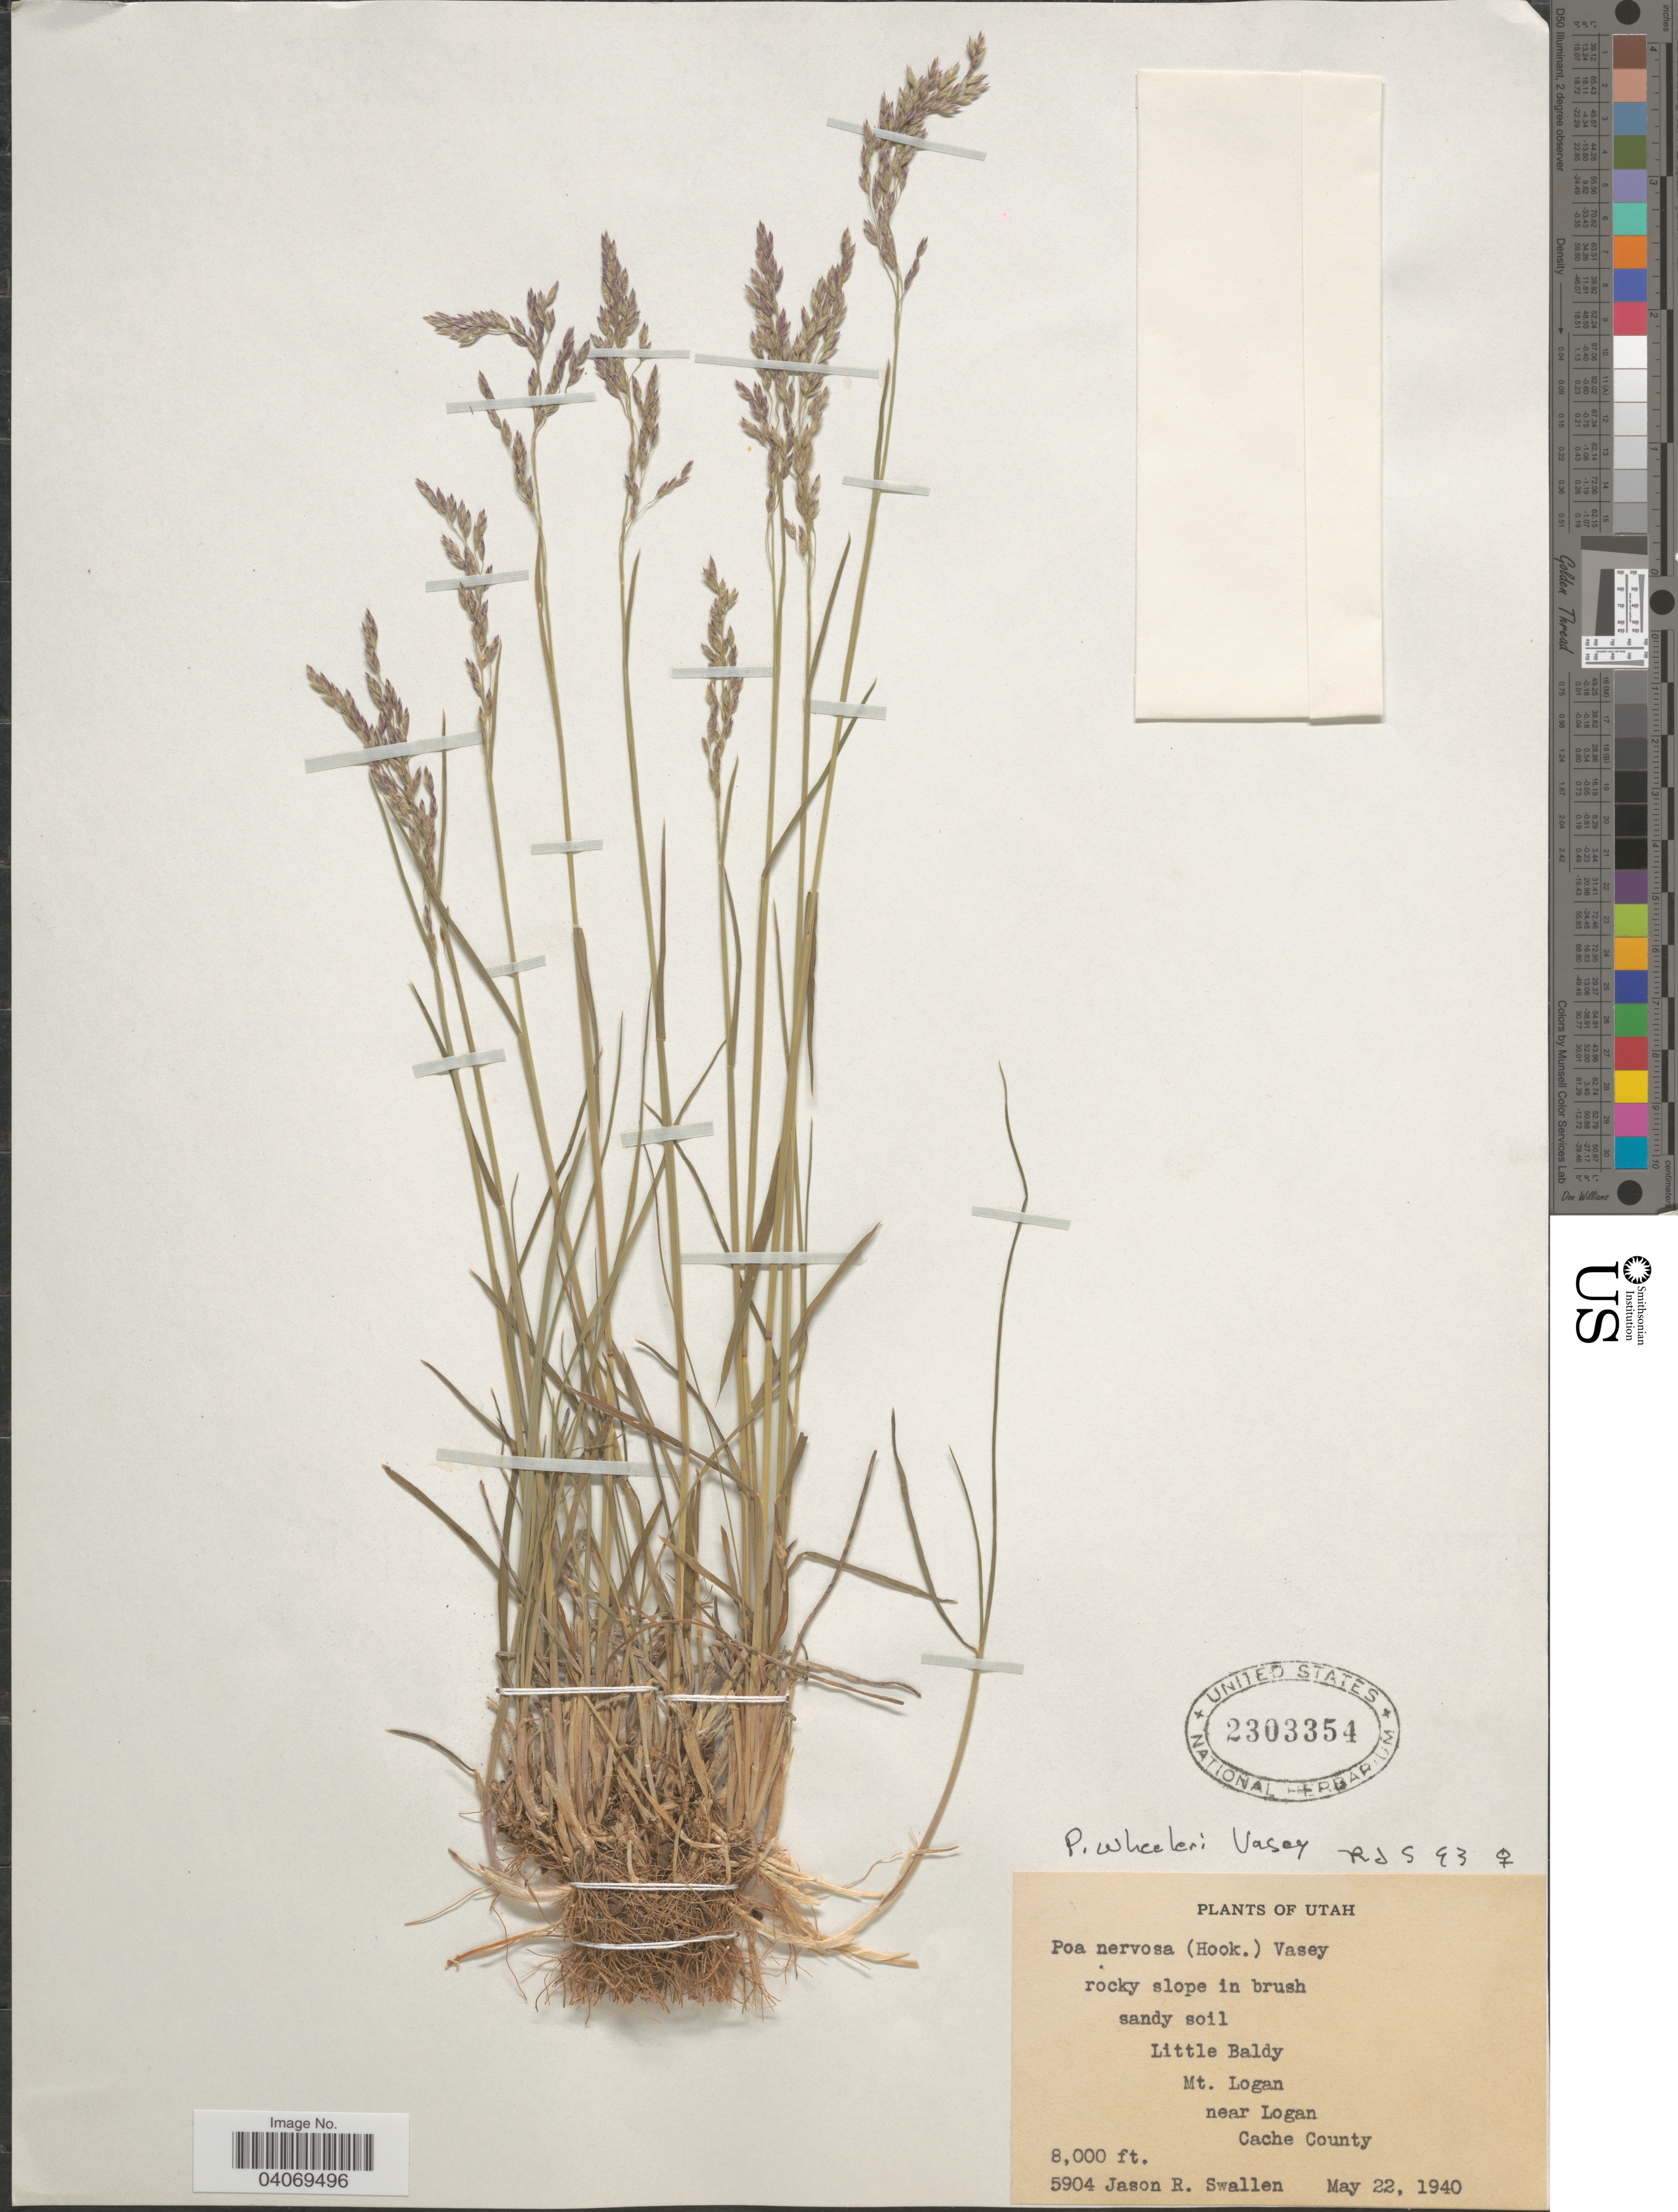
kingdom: Plantae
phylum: Tracheophyta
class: Liliopsida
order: Poales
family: Poaceae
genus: Poa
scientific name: Poa wheeleri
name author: Vasey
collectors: J. R. Swallen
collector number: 5904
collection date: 1940-05-22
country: United States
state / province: Utah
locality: Rocky slope in brush sandy soil. Little Baldy. Mt. Logan near Logan. Cache County.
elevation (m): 2438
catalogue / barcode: US 2303354